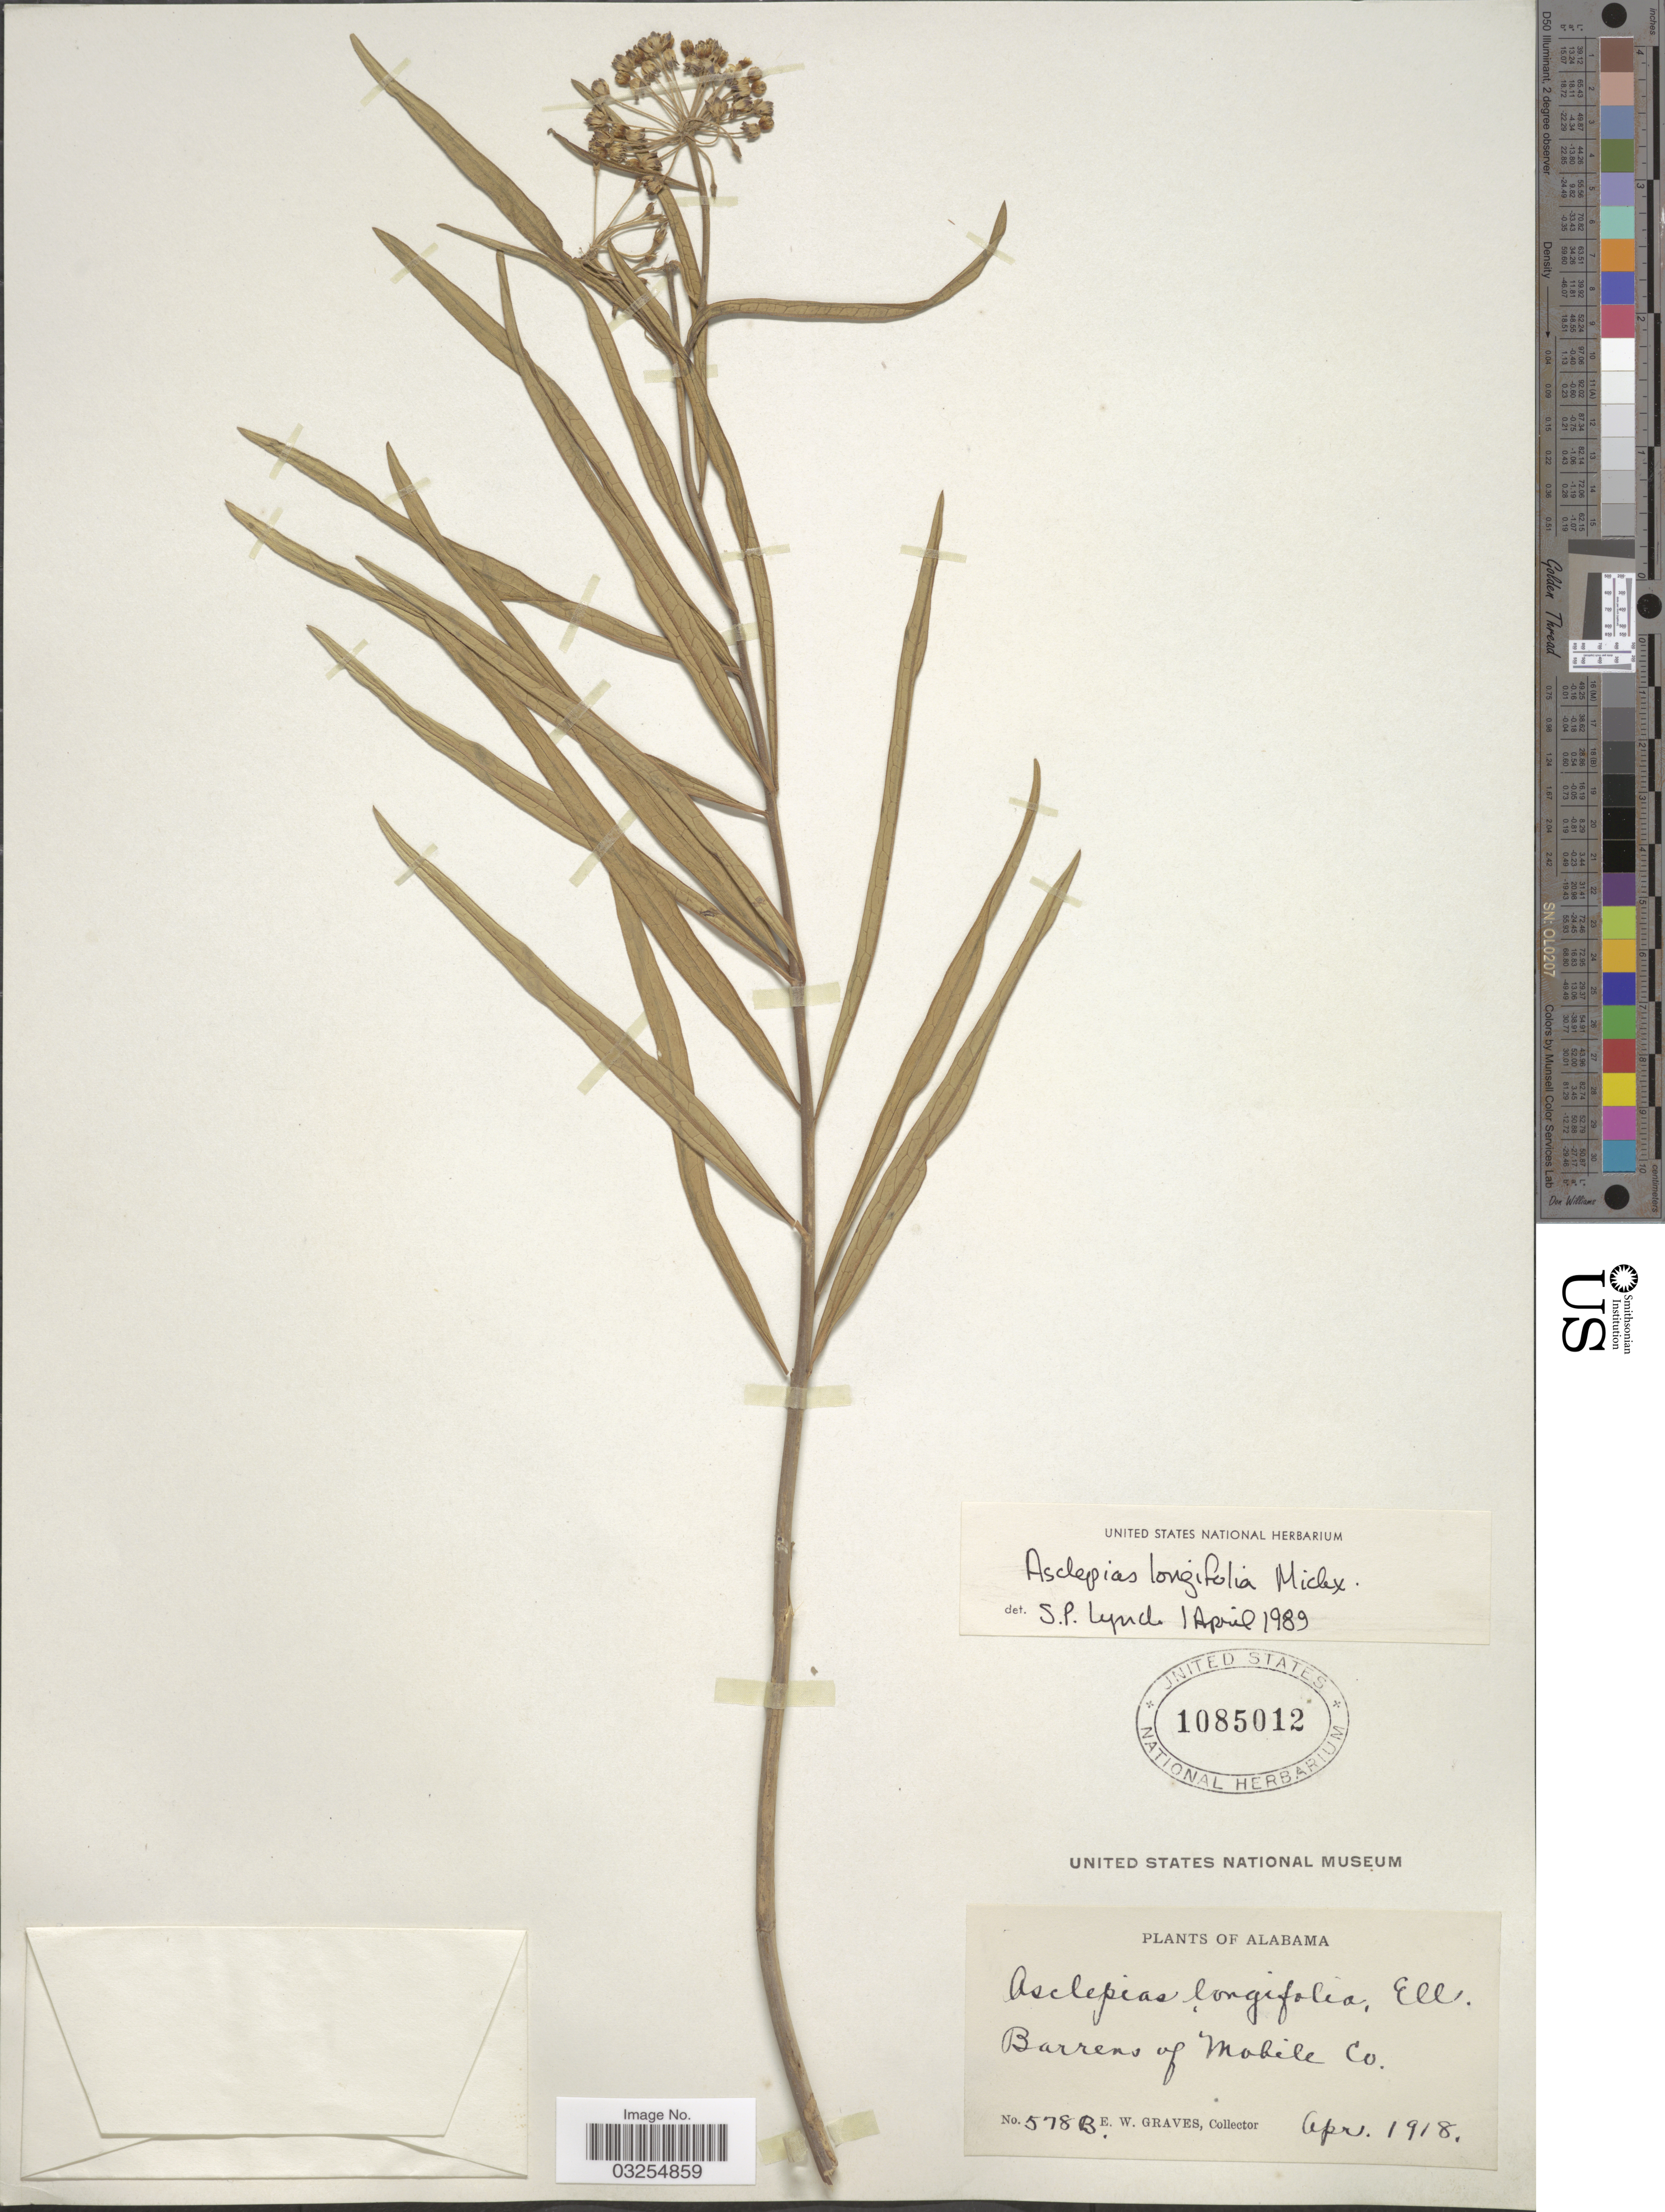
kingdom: Plantae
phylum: Tracheophyta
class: Magnoliopsida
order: Gentianales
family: Apocynaceae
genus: Asclepias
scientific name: Asclepias longifolia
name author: Michx.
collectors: E. Graves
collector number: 578B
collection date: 1918-04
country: United States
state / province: Alabama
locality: Barrens of Mobile Co.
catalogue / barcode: US 1085012